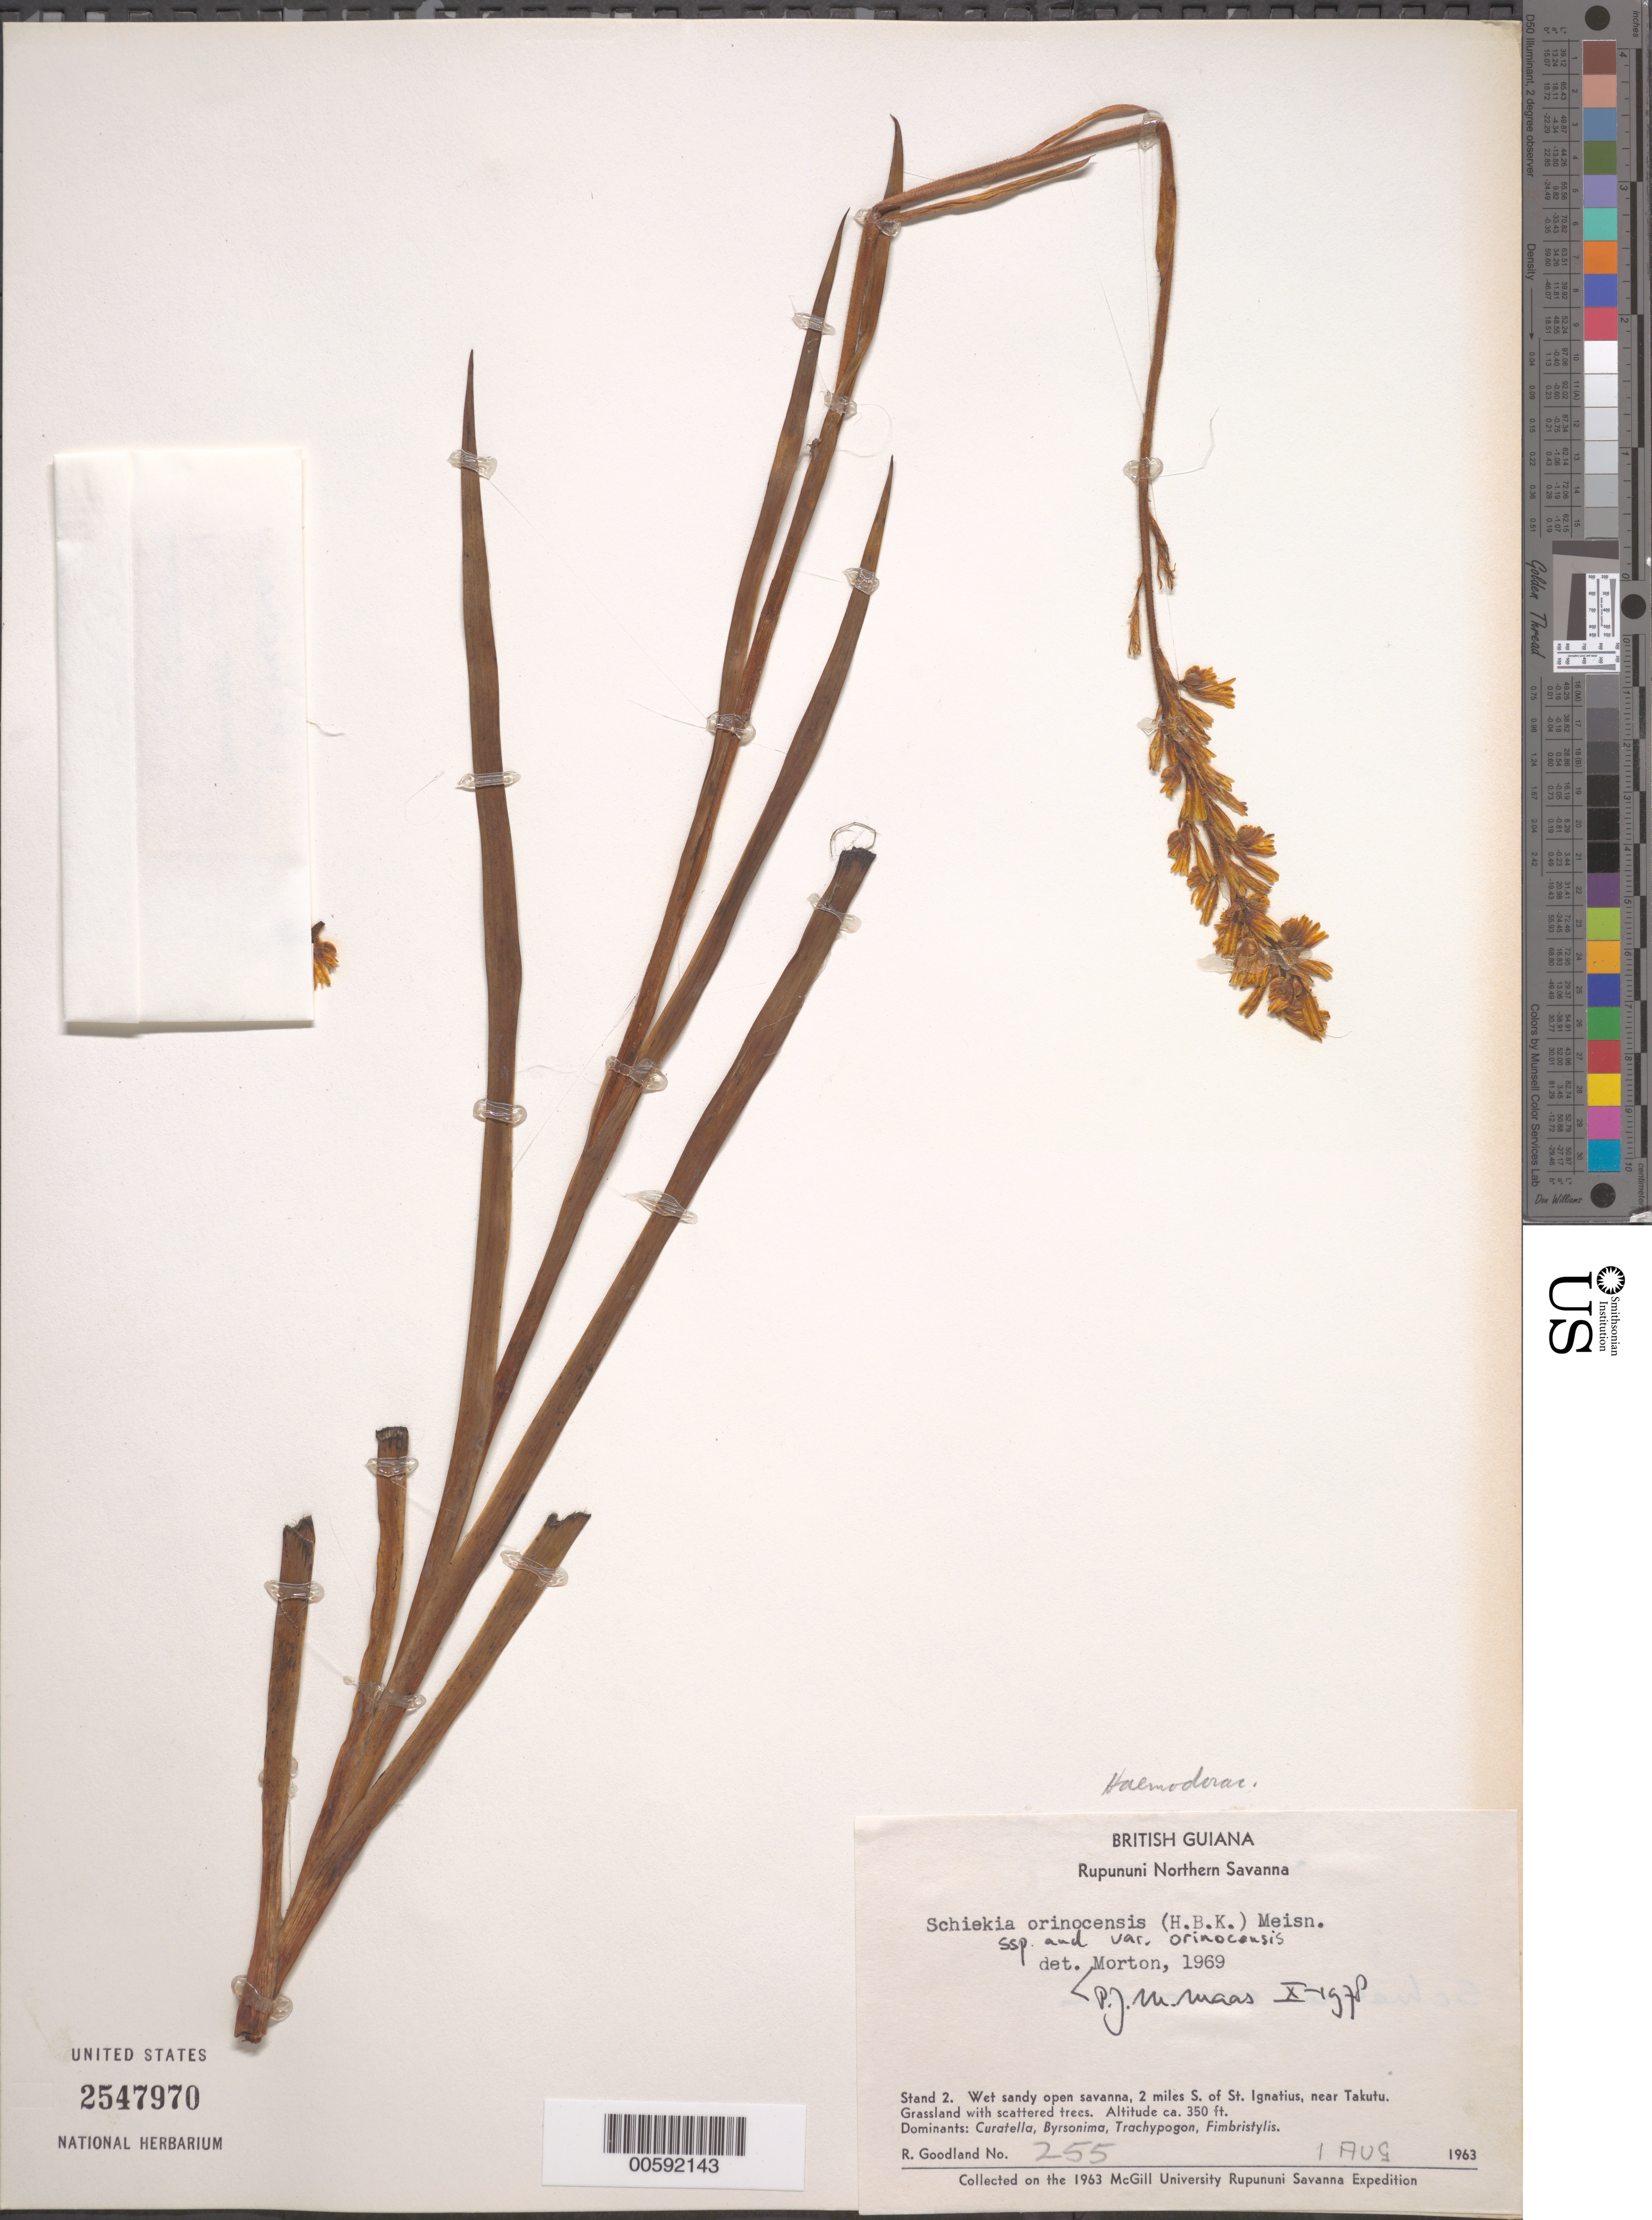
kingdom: Plantae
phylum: Tracheophyta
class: Liliopsida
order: Commelinales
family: Haemodoraceae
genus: Schiekia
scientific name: Schiekia orinocensis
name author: (Kunth) Meisn.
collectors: R. Goodland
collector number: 255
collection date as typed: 01 Aug 1963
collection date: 1963-08-01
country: Guyana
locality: Rupununi, S of St. Ignatius, near Takutu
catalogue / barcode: US 2547970